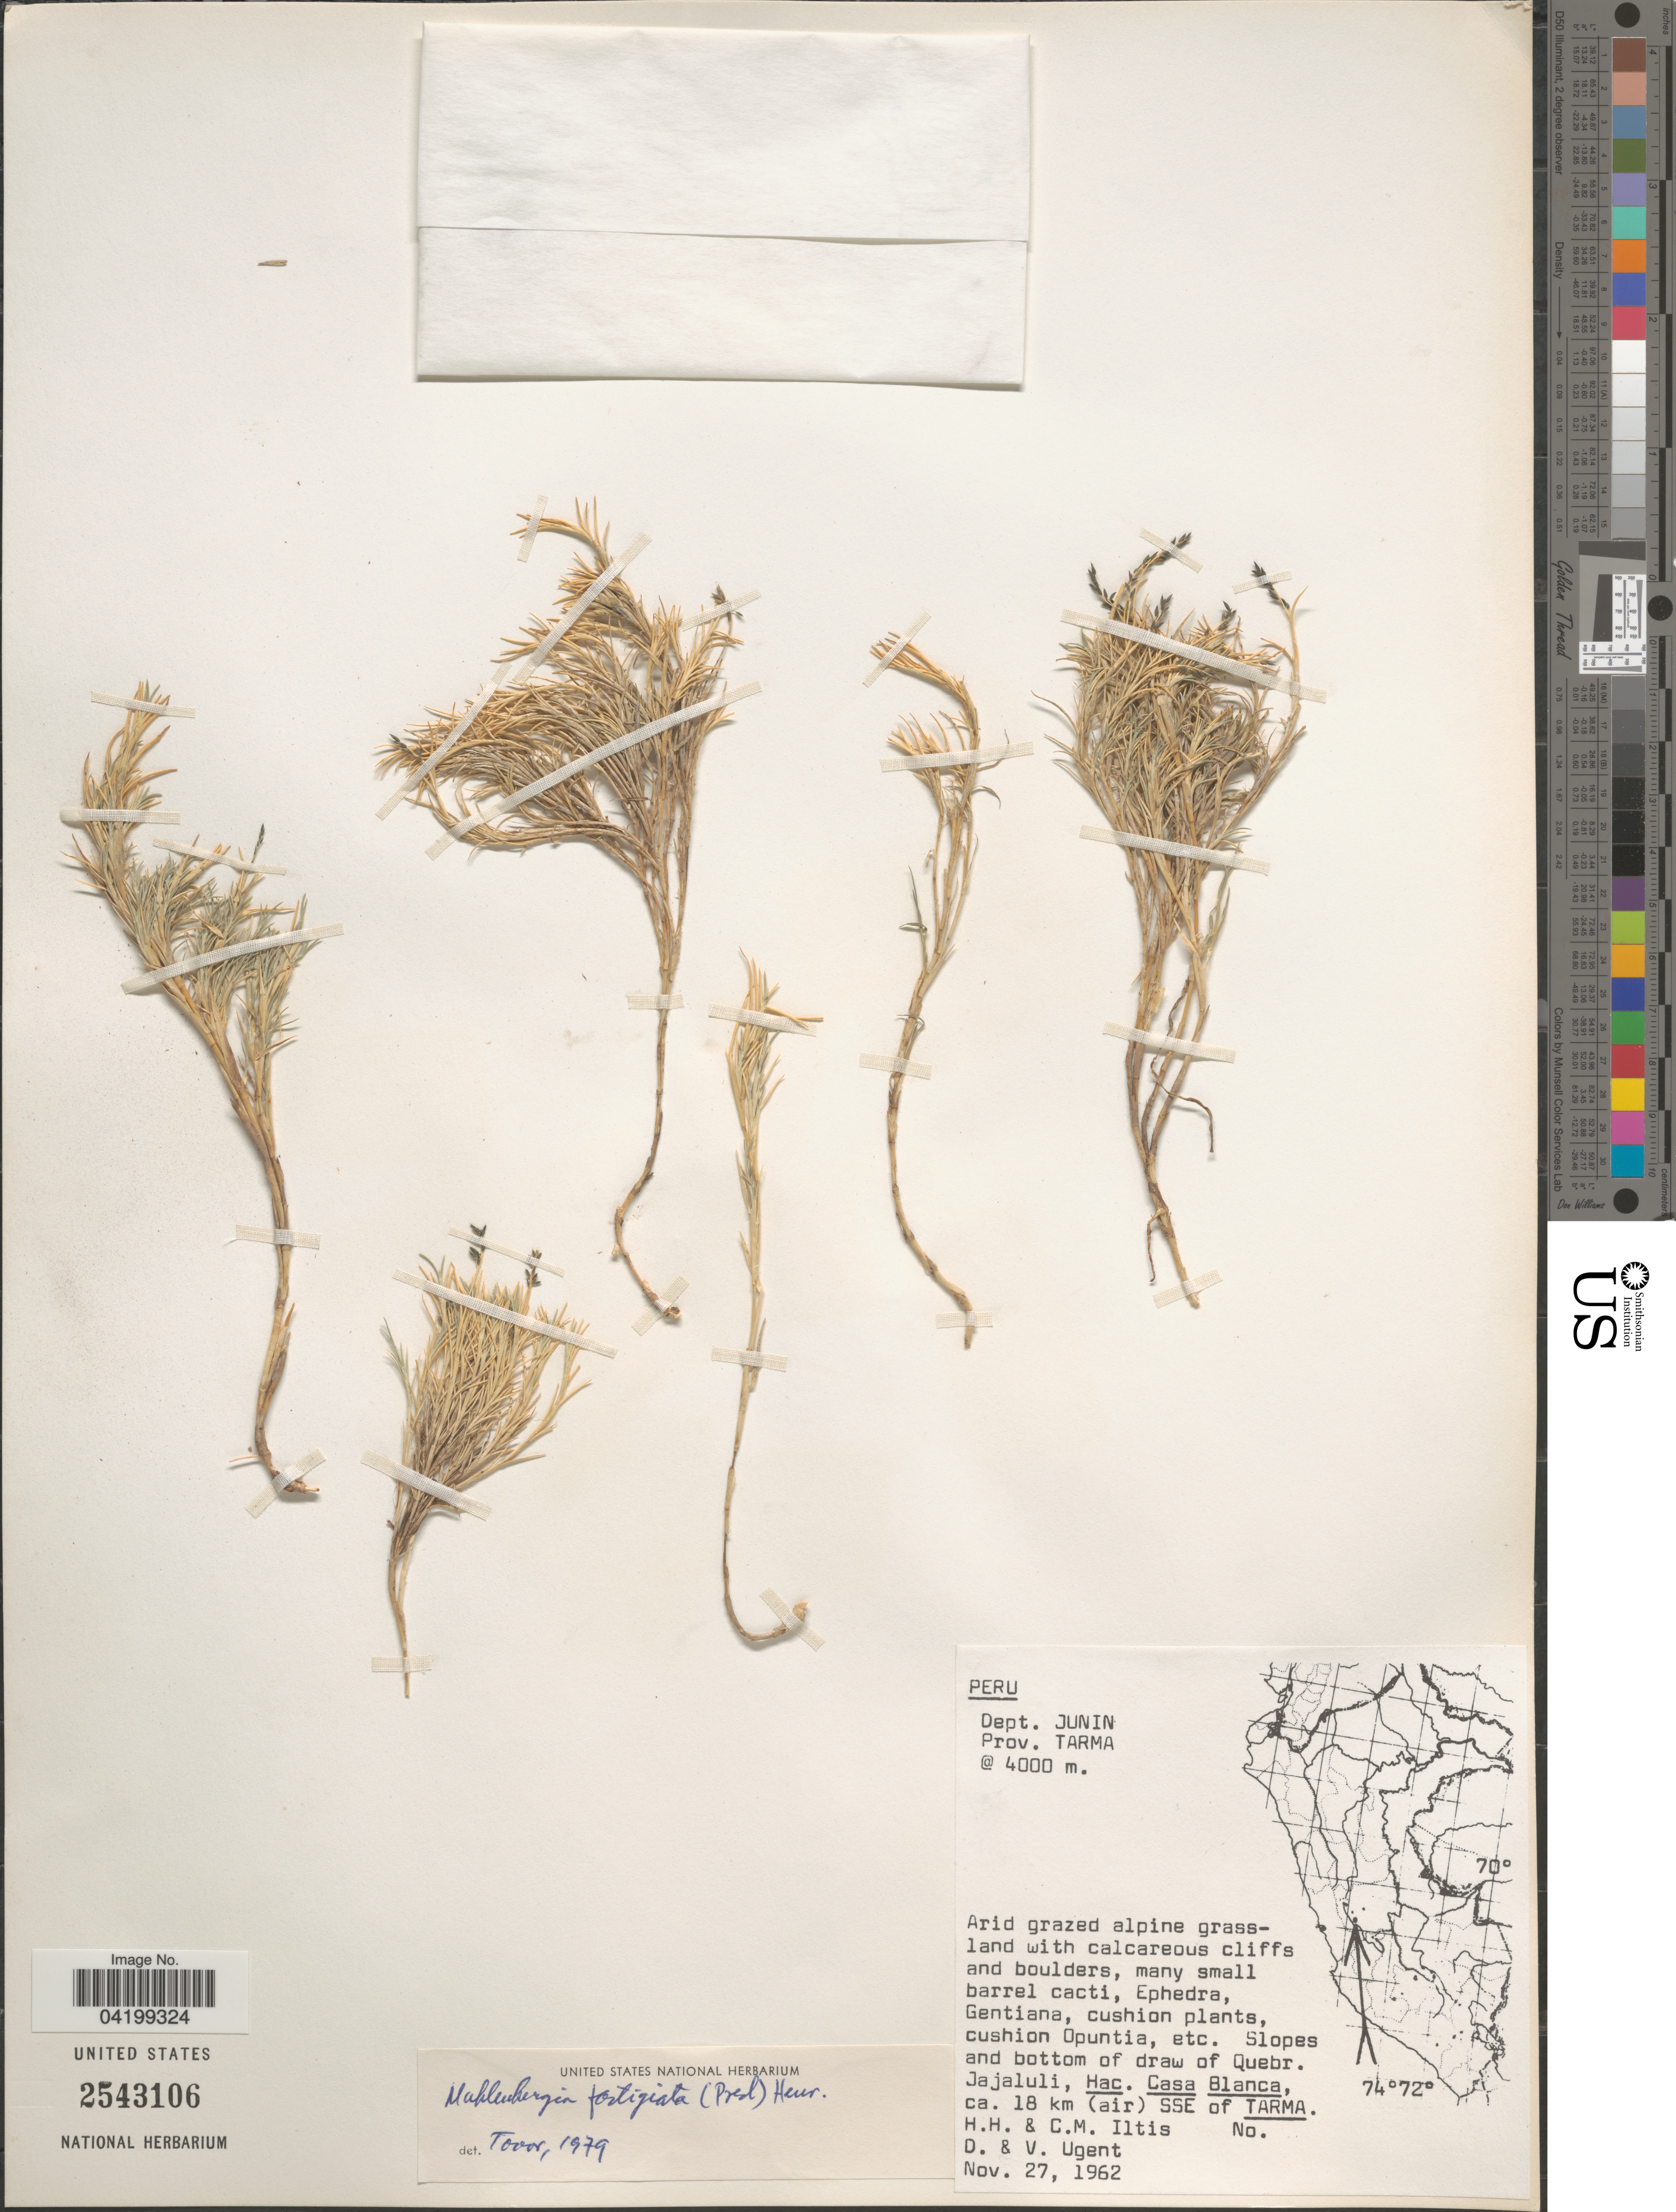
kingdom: Plantae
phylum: Tracheophyta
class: Liliopsida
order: Poales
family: Poaceae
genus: Muhlenbergia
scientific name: Muhlenbergia fastigiata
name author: (J. Presl) Henr.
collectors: H. H. Iltis, C. M Iltis, D. Ugent & V. Ugent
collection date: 1962-11-27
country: Peru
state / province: Junin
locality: Dept. Junin. Prov. Tarma. Jajaluli, Hac. Casa Blanca, ca. 18 km (air) SSE of Tarma.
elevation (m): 4000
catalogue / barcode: US 2543106